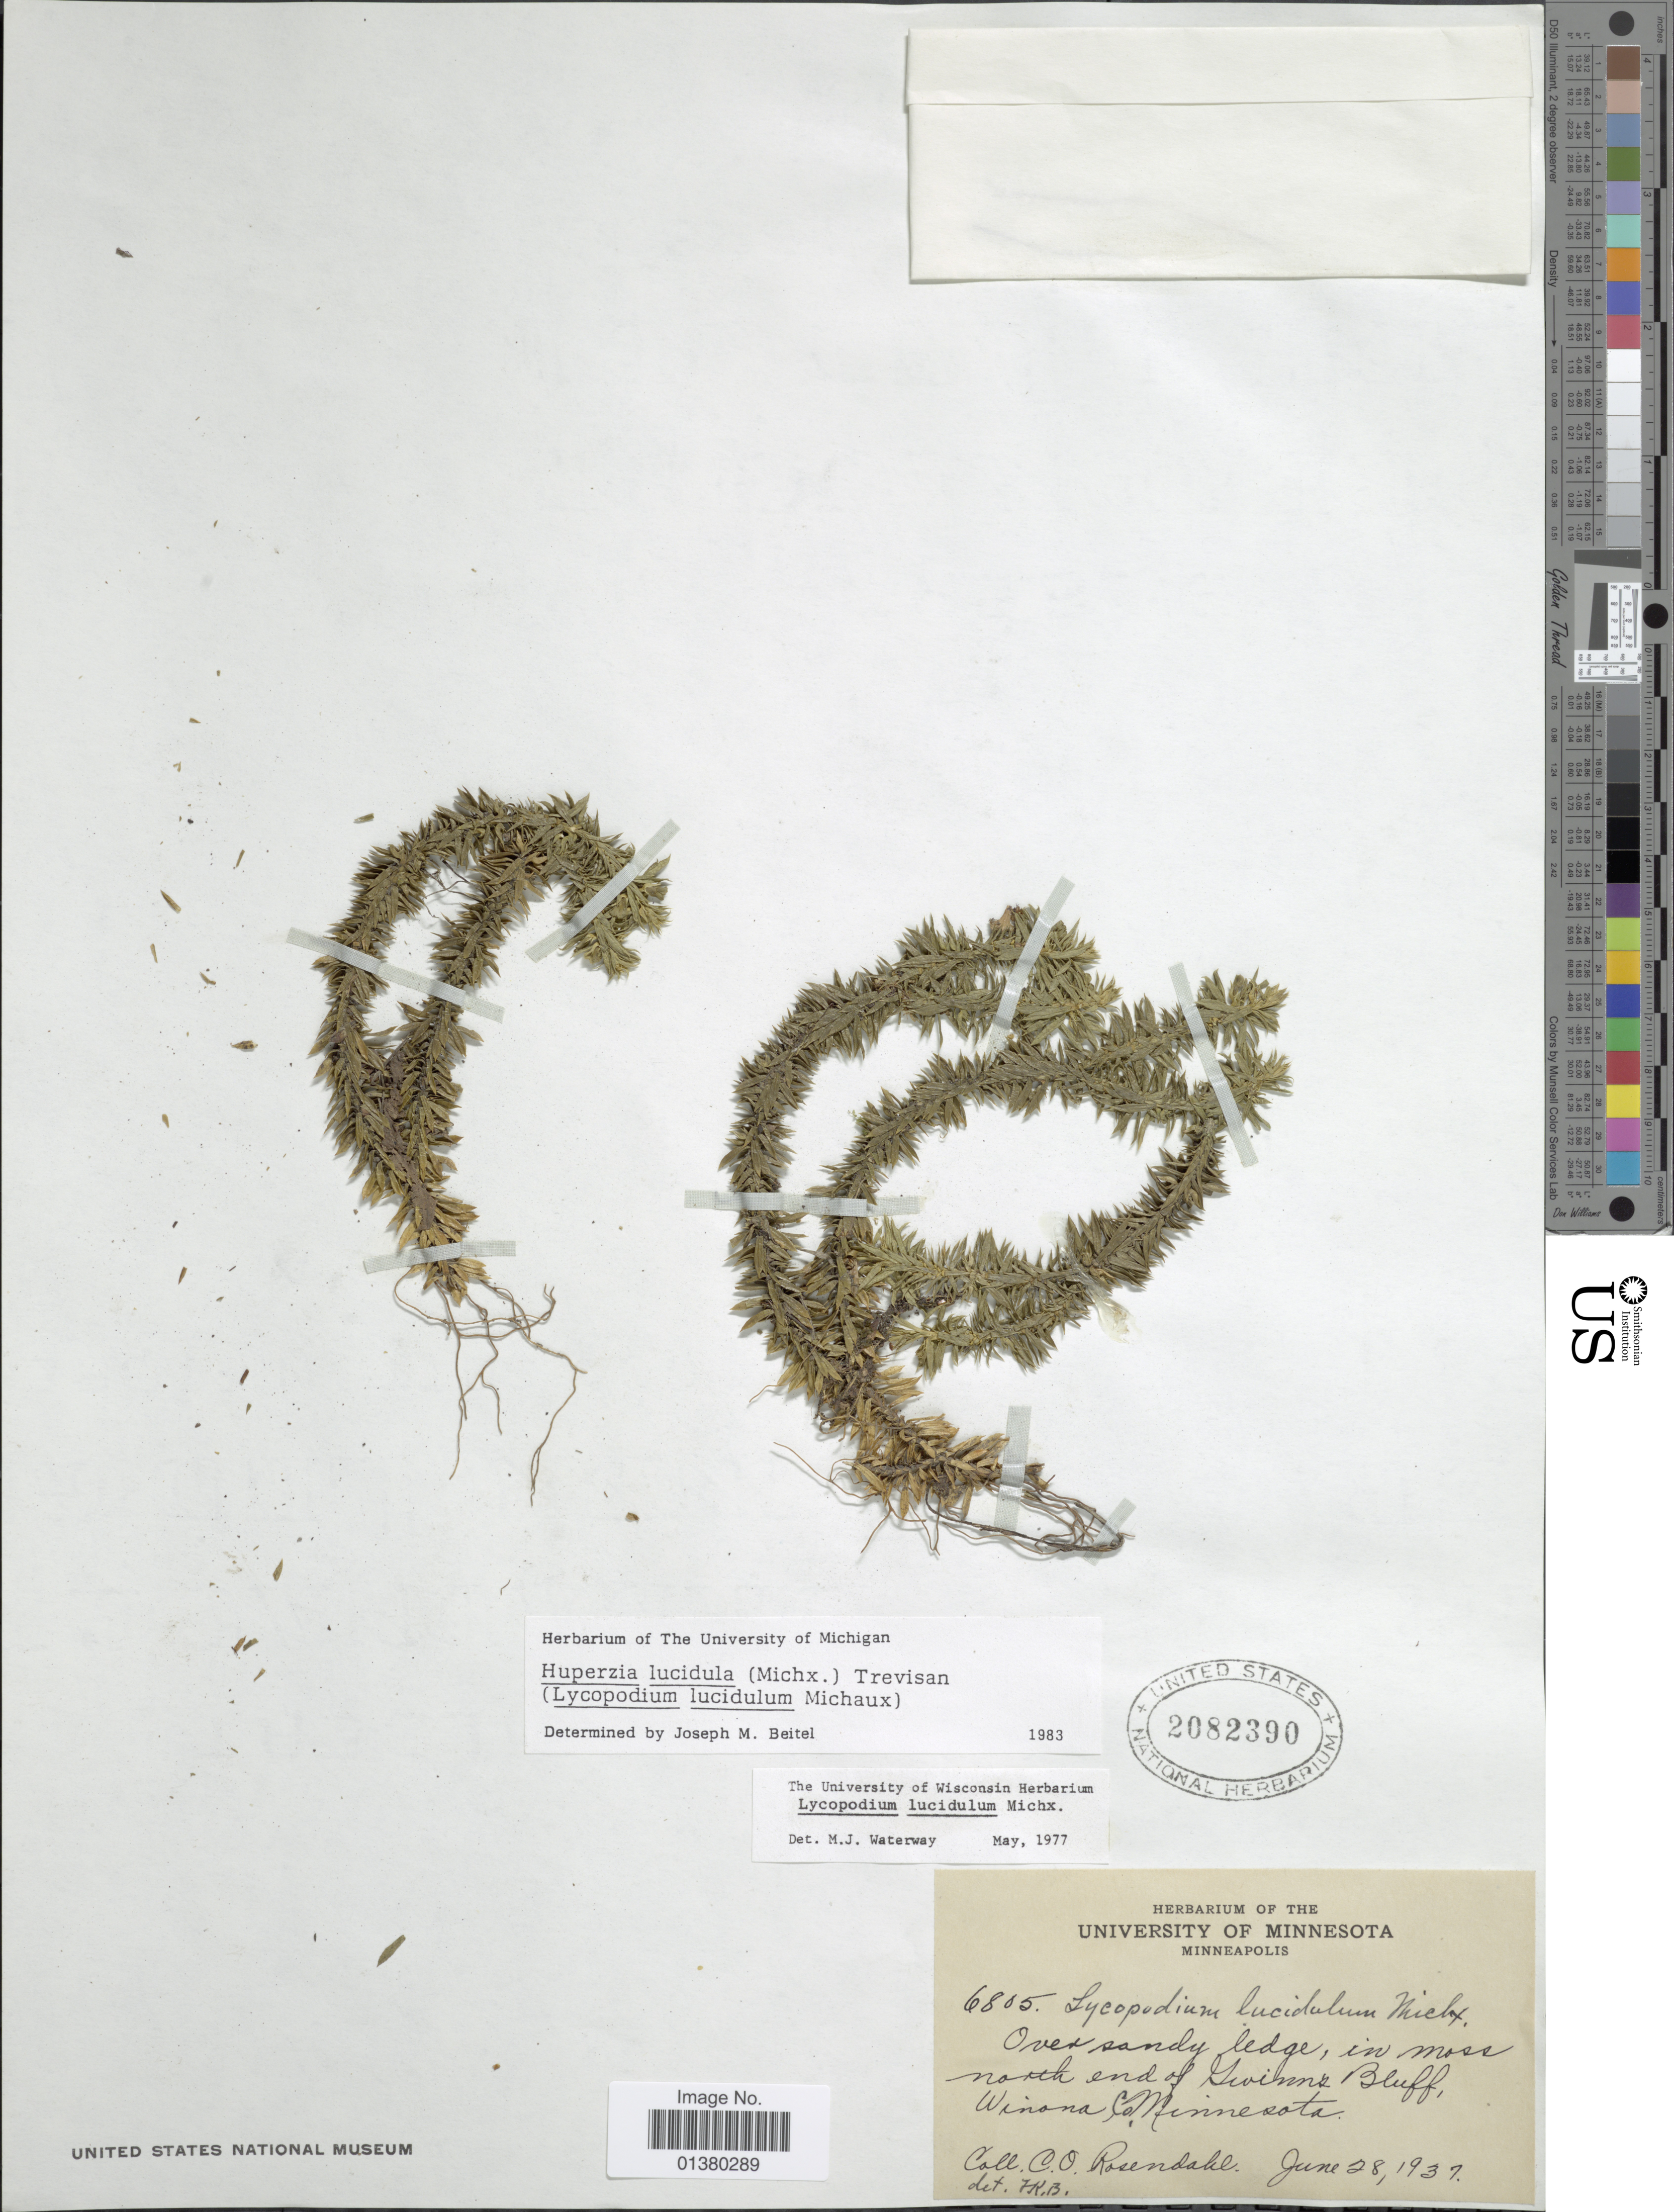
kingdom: Plantae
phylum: Tracheophyta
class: Lycopodiopsida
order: Lycopodiales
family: Lycopodiaceae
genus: Huperzia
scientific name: Huperzia lucidula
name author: (Michx.) Trevis.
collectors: C. O. Rosendahl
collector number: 6805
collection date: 1937-06-28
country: United States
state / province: Minnesota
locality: Over sandy ledge, in moss north of Gwimm's Bluff, Winona Co.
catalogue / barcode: US 2082390